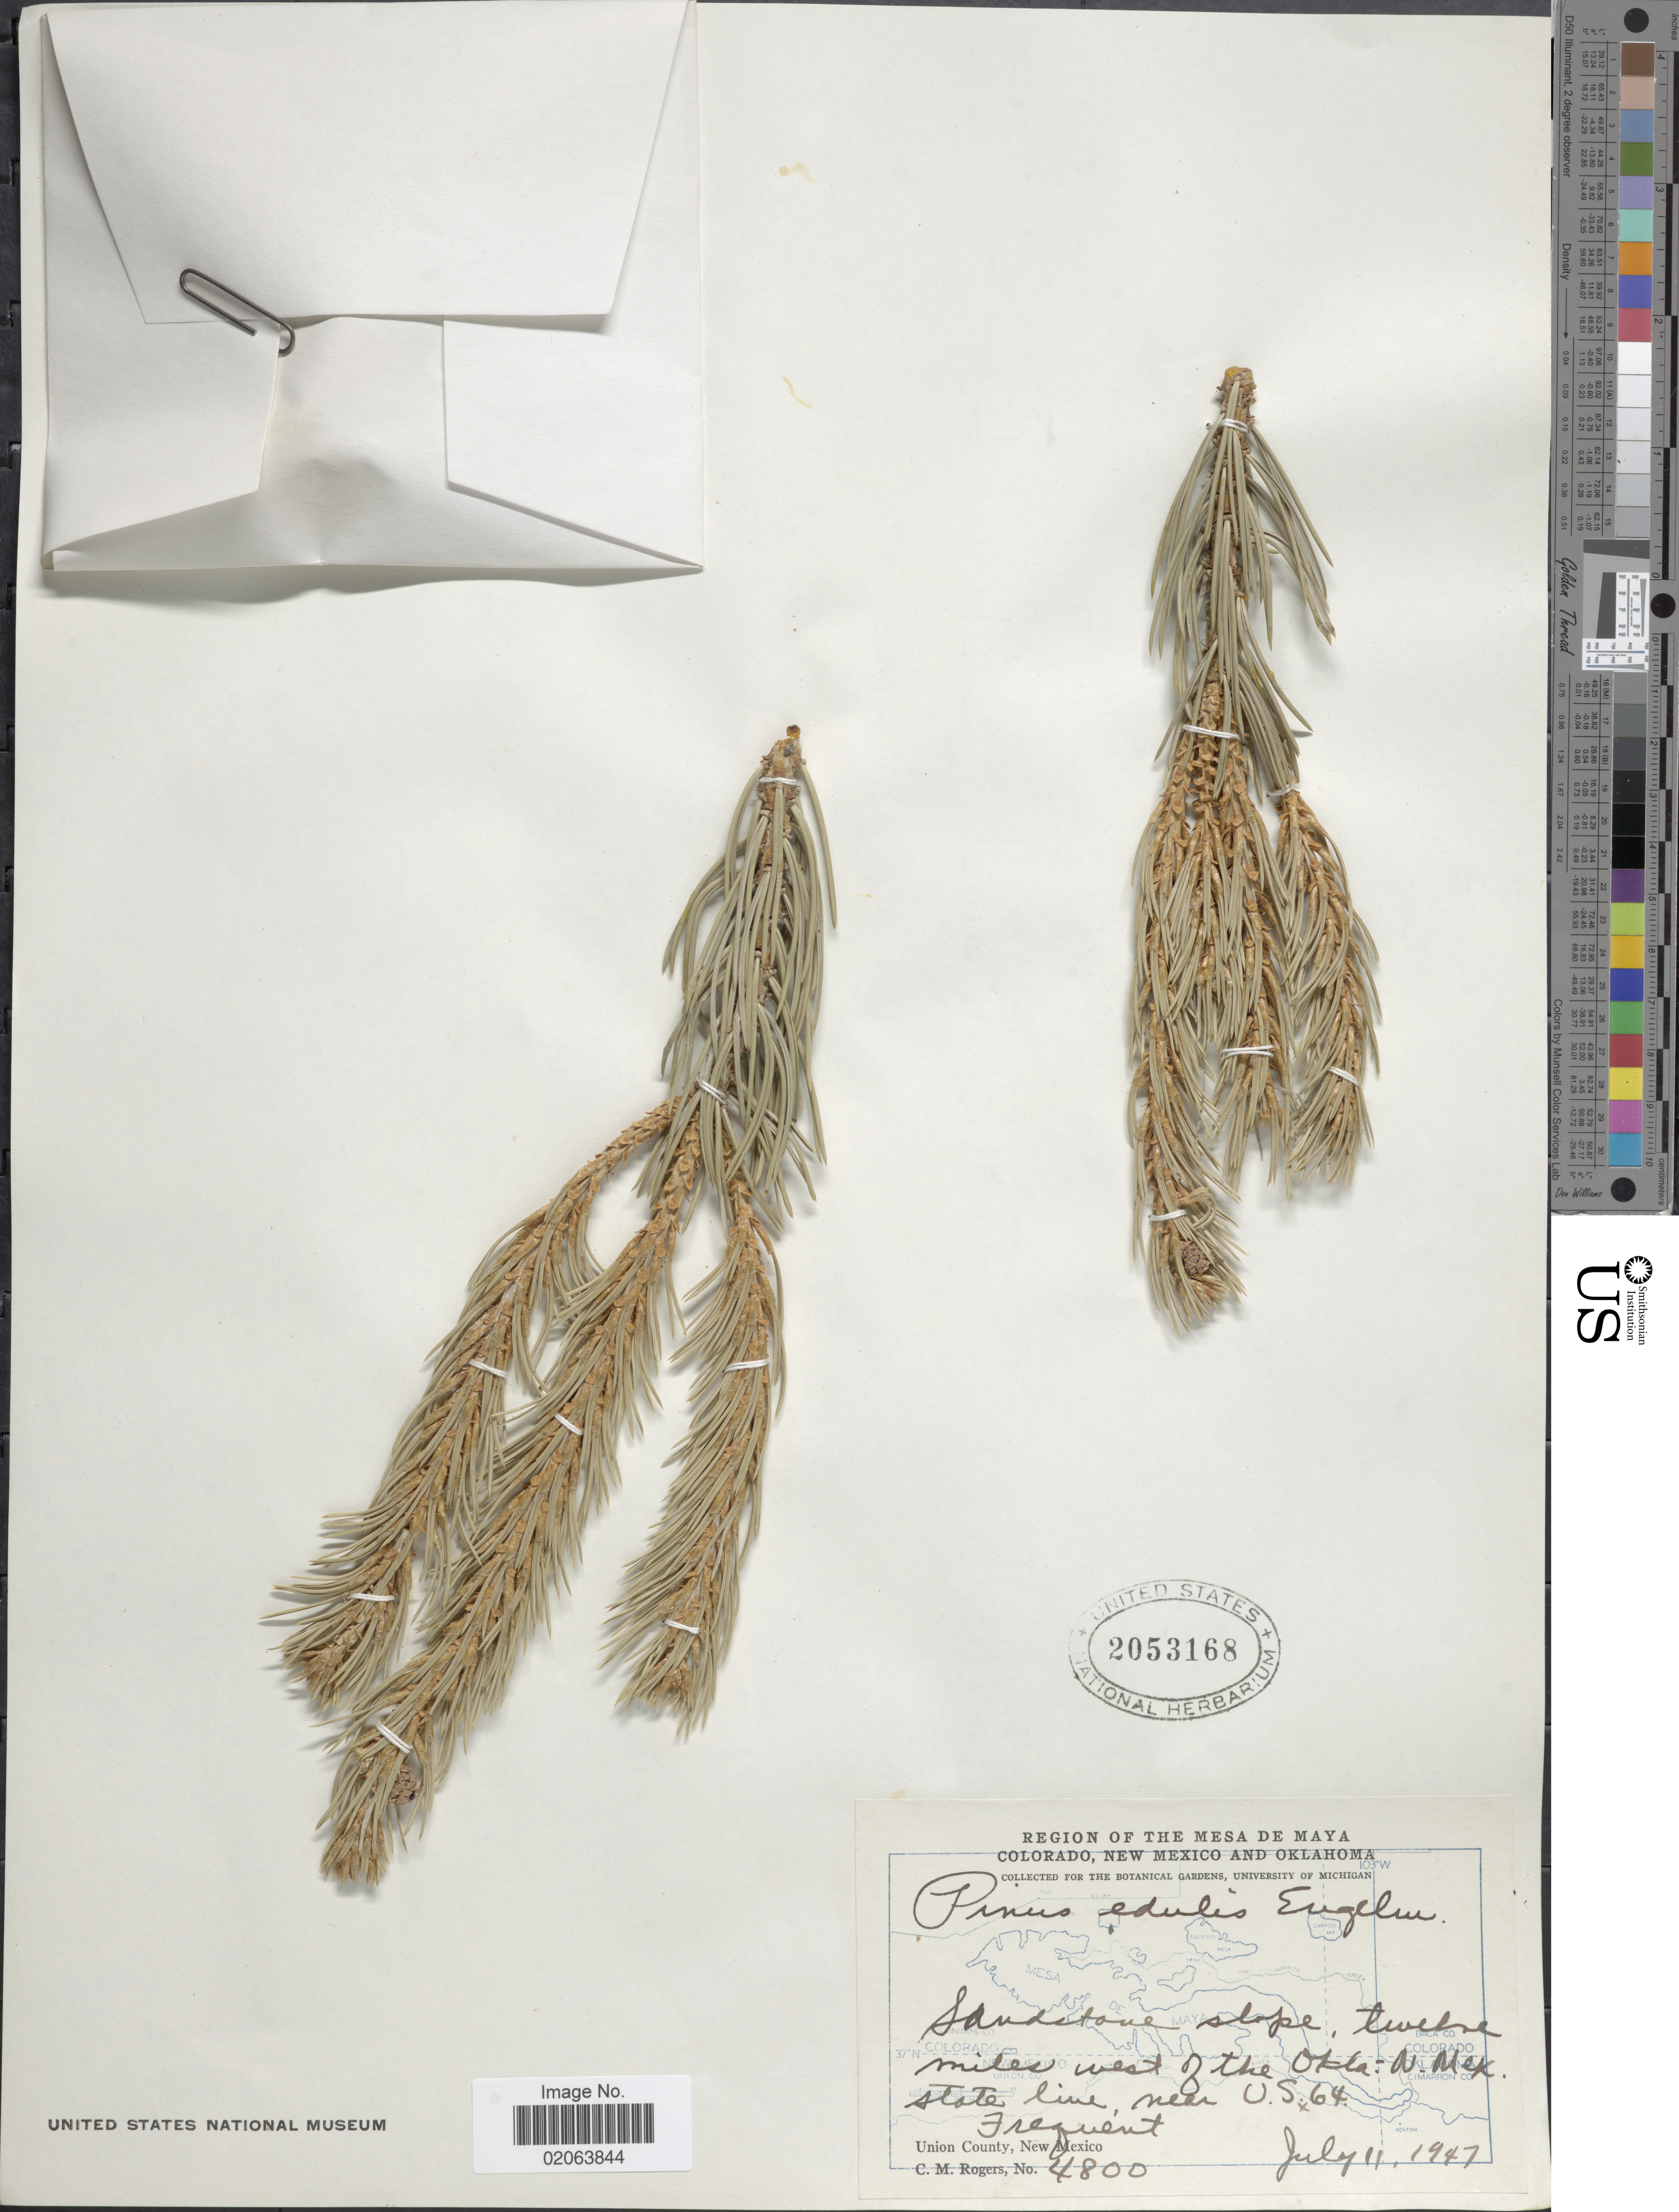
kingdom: Plantae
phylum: Tracheophyta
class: Pinopsida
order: Pinales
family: Pinaceae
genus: Pinus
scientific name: Pinus edulis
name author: Engelm.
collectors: C. M. Rogers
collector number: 4800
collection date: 1947-07-11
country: United States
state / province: New Mexico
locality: Region of the Mesa de Maya. twelve miles west of the Okla.-N. Mex. state line, near U.S. 64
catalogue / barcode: US 2053168